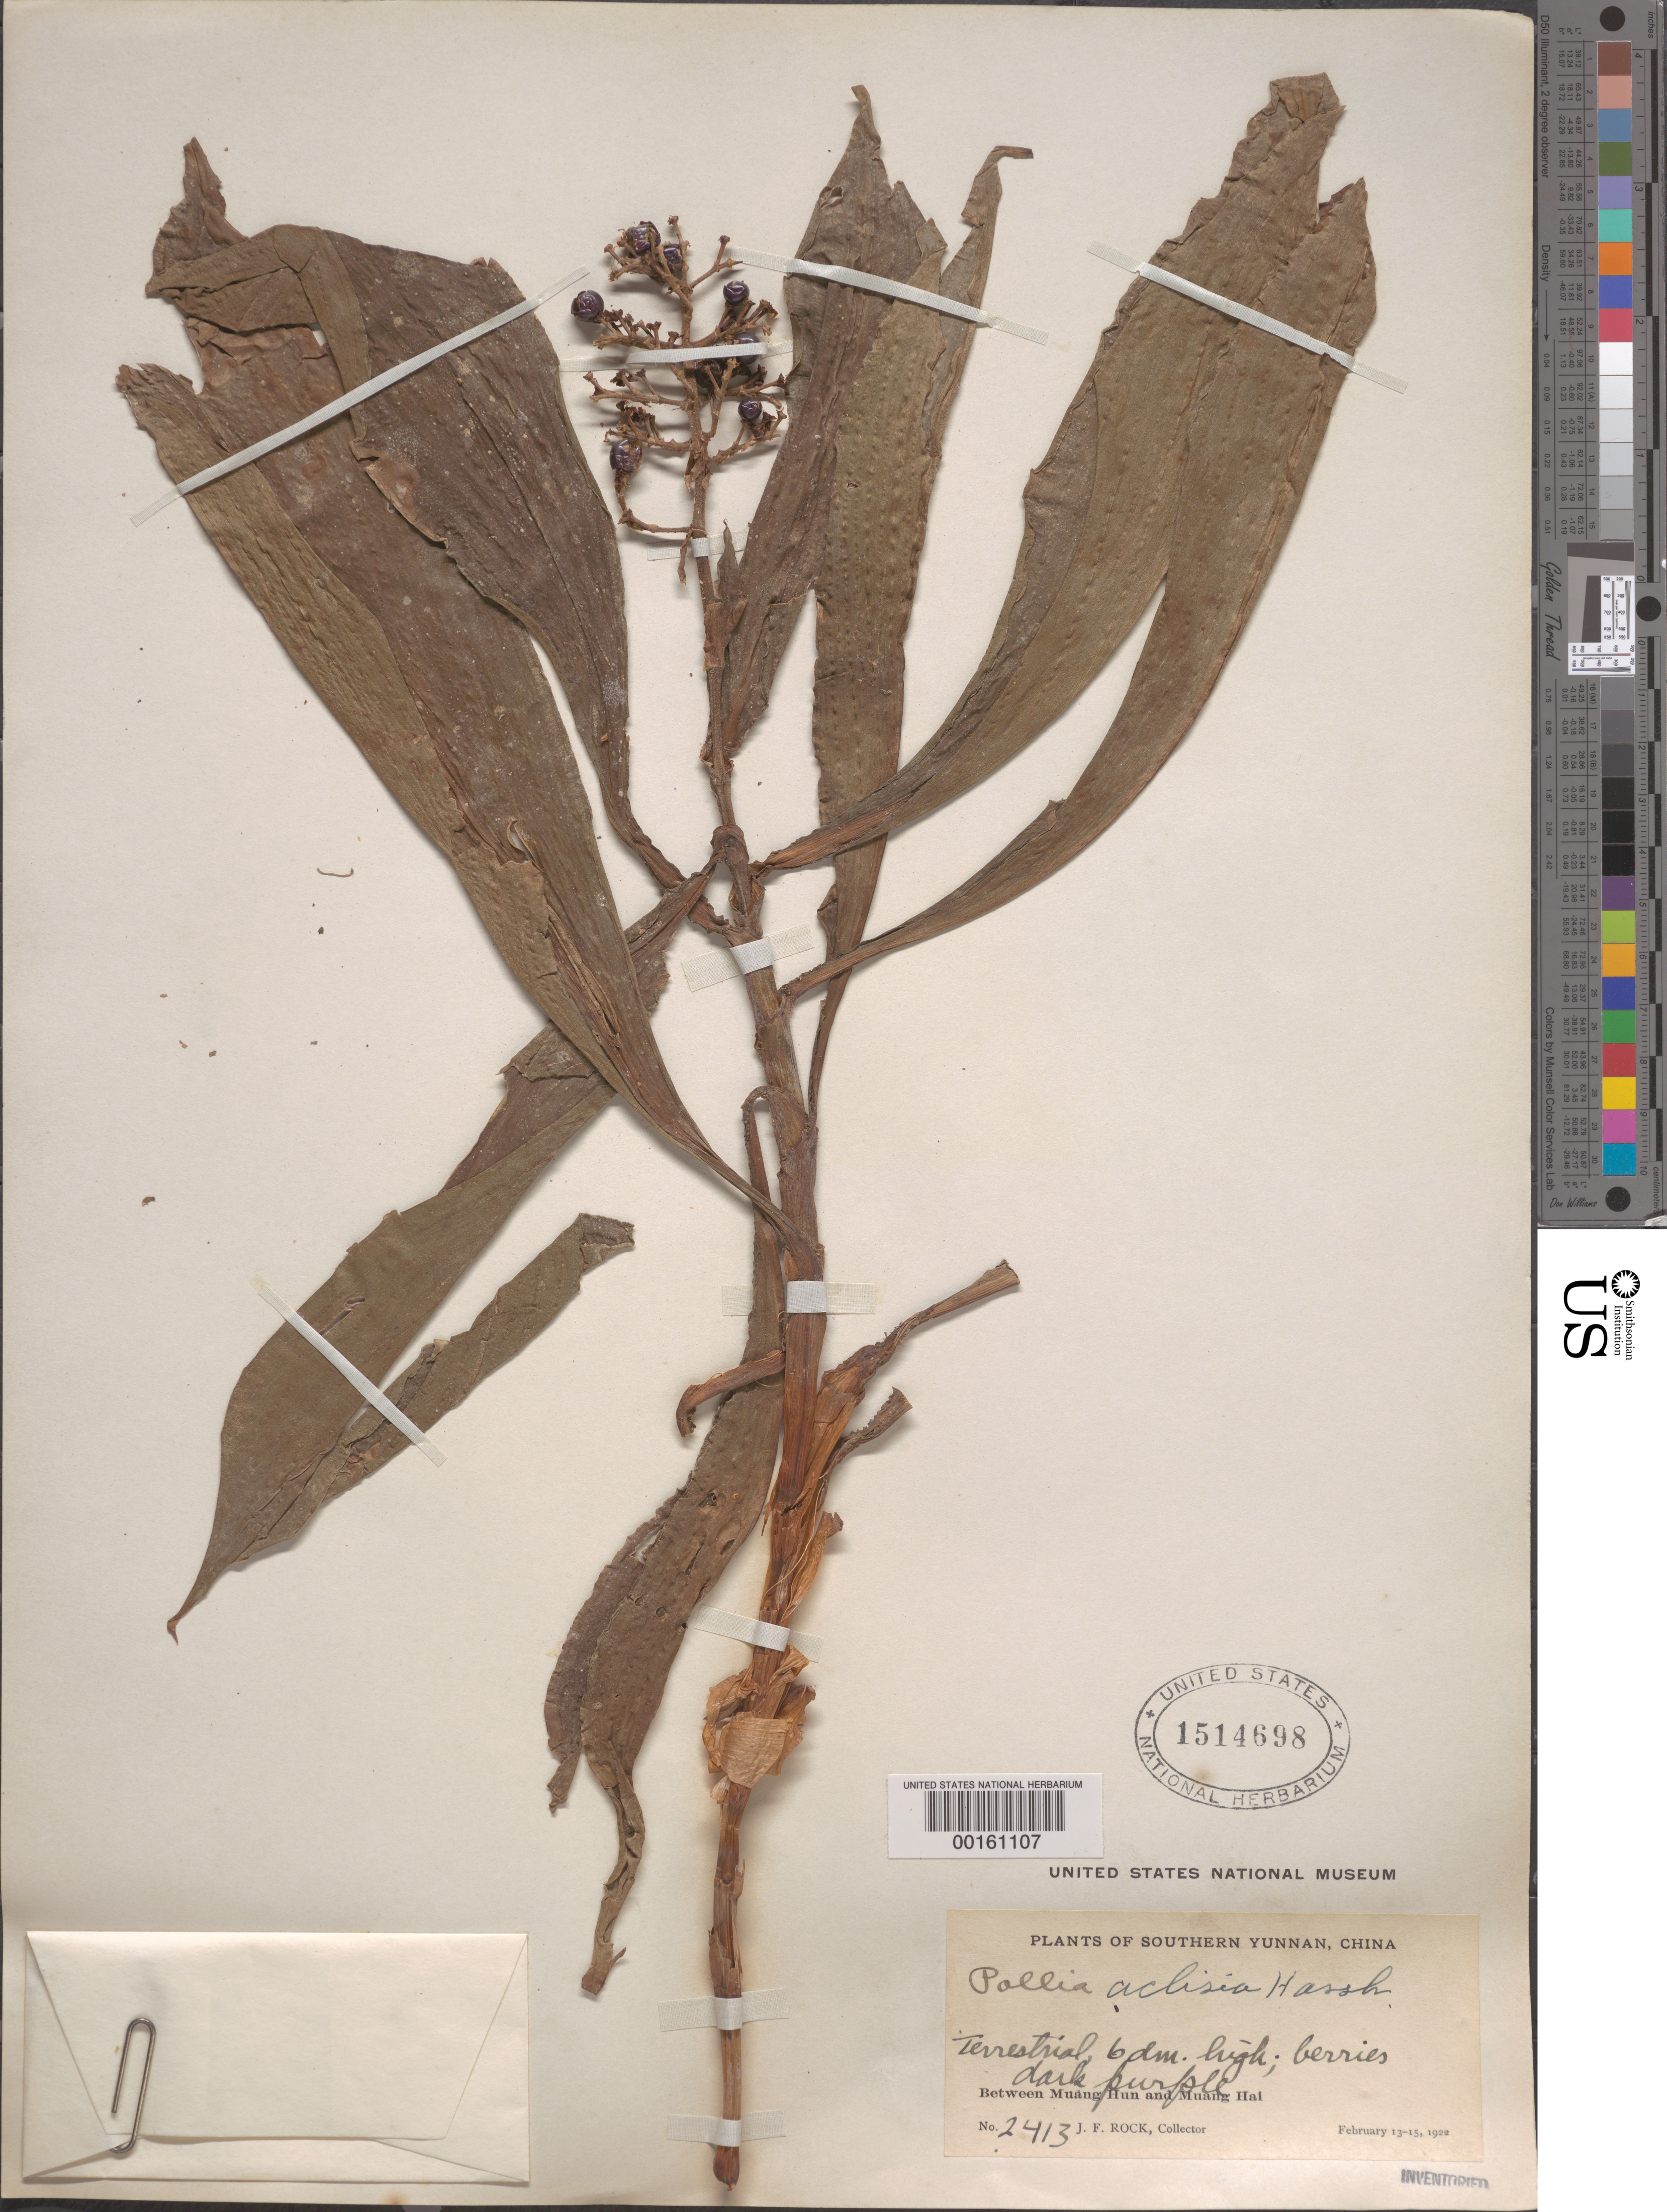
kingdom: Plantae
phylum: Tracheophyta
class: Liliopsida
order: Commelinales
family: Commelinaceae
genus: Pollia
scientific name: Pollia hasskarlii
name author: R.S. Rao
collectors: J. F. Rock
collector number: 2413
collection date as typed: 13 Feb 1922 to 15 Feb 1922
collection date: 1922-02-13/1922-02-15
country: China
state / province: Yunnan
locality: Between muang hun and muang hai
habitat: Terrestrial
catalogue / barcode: US 1514698